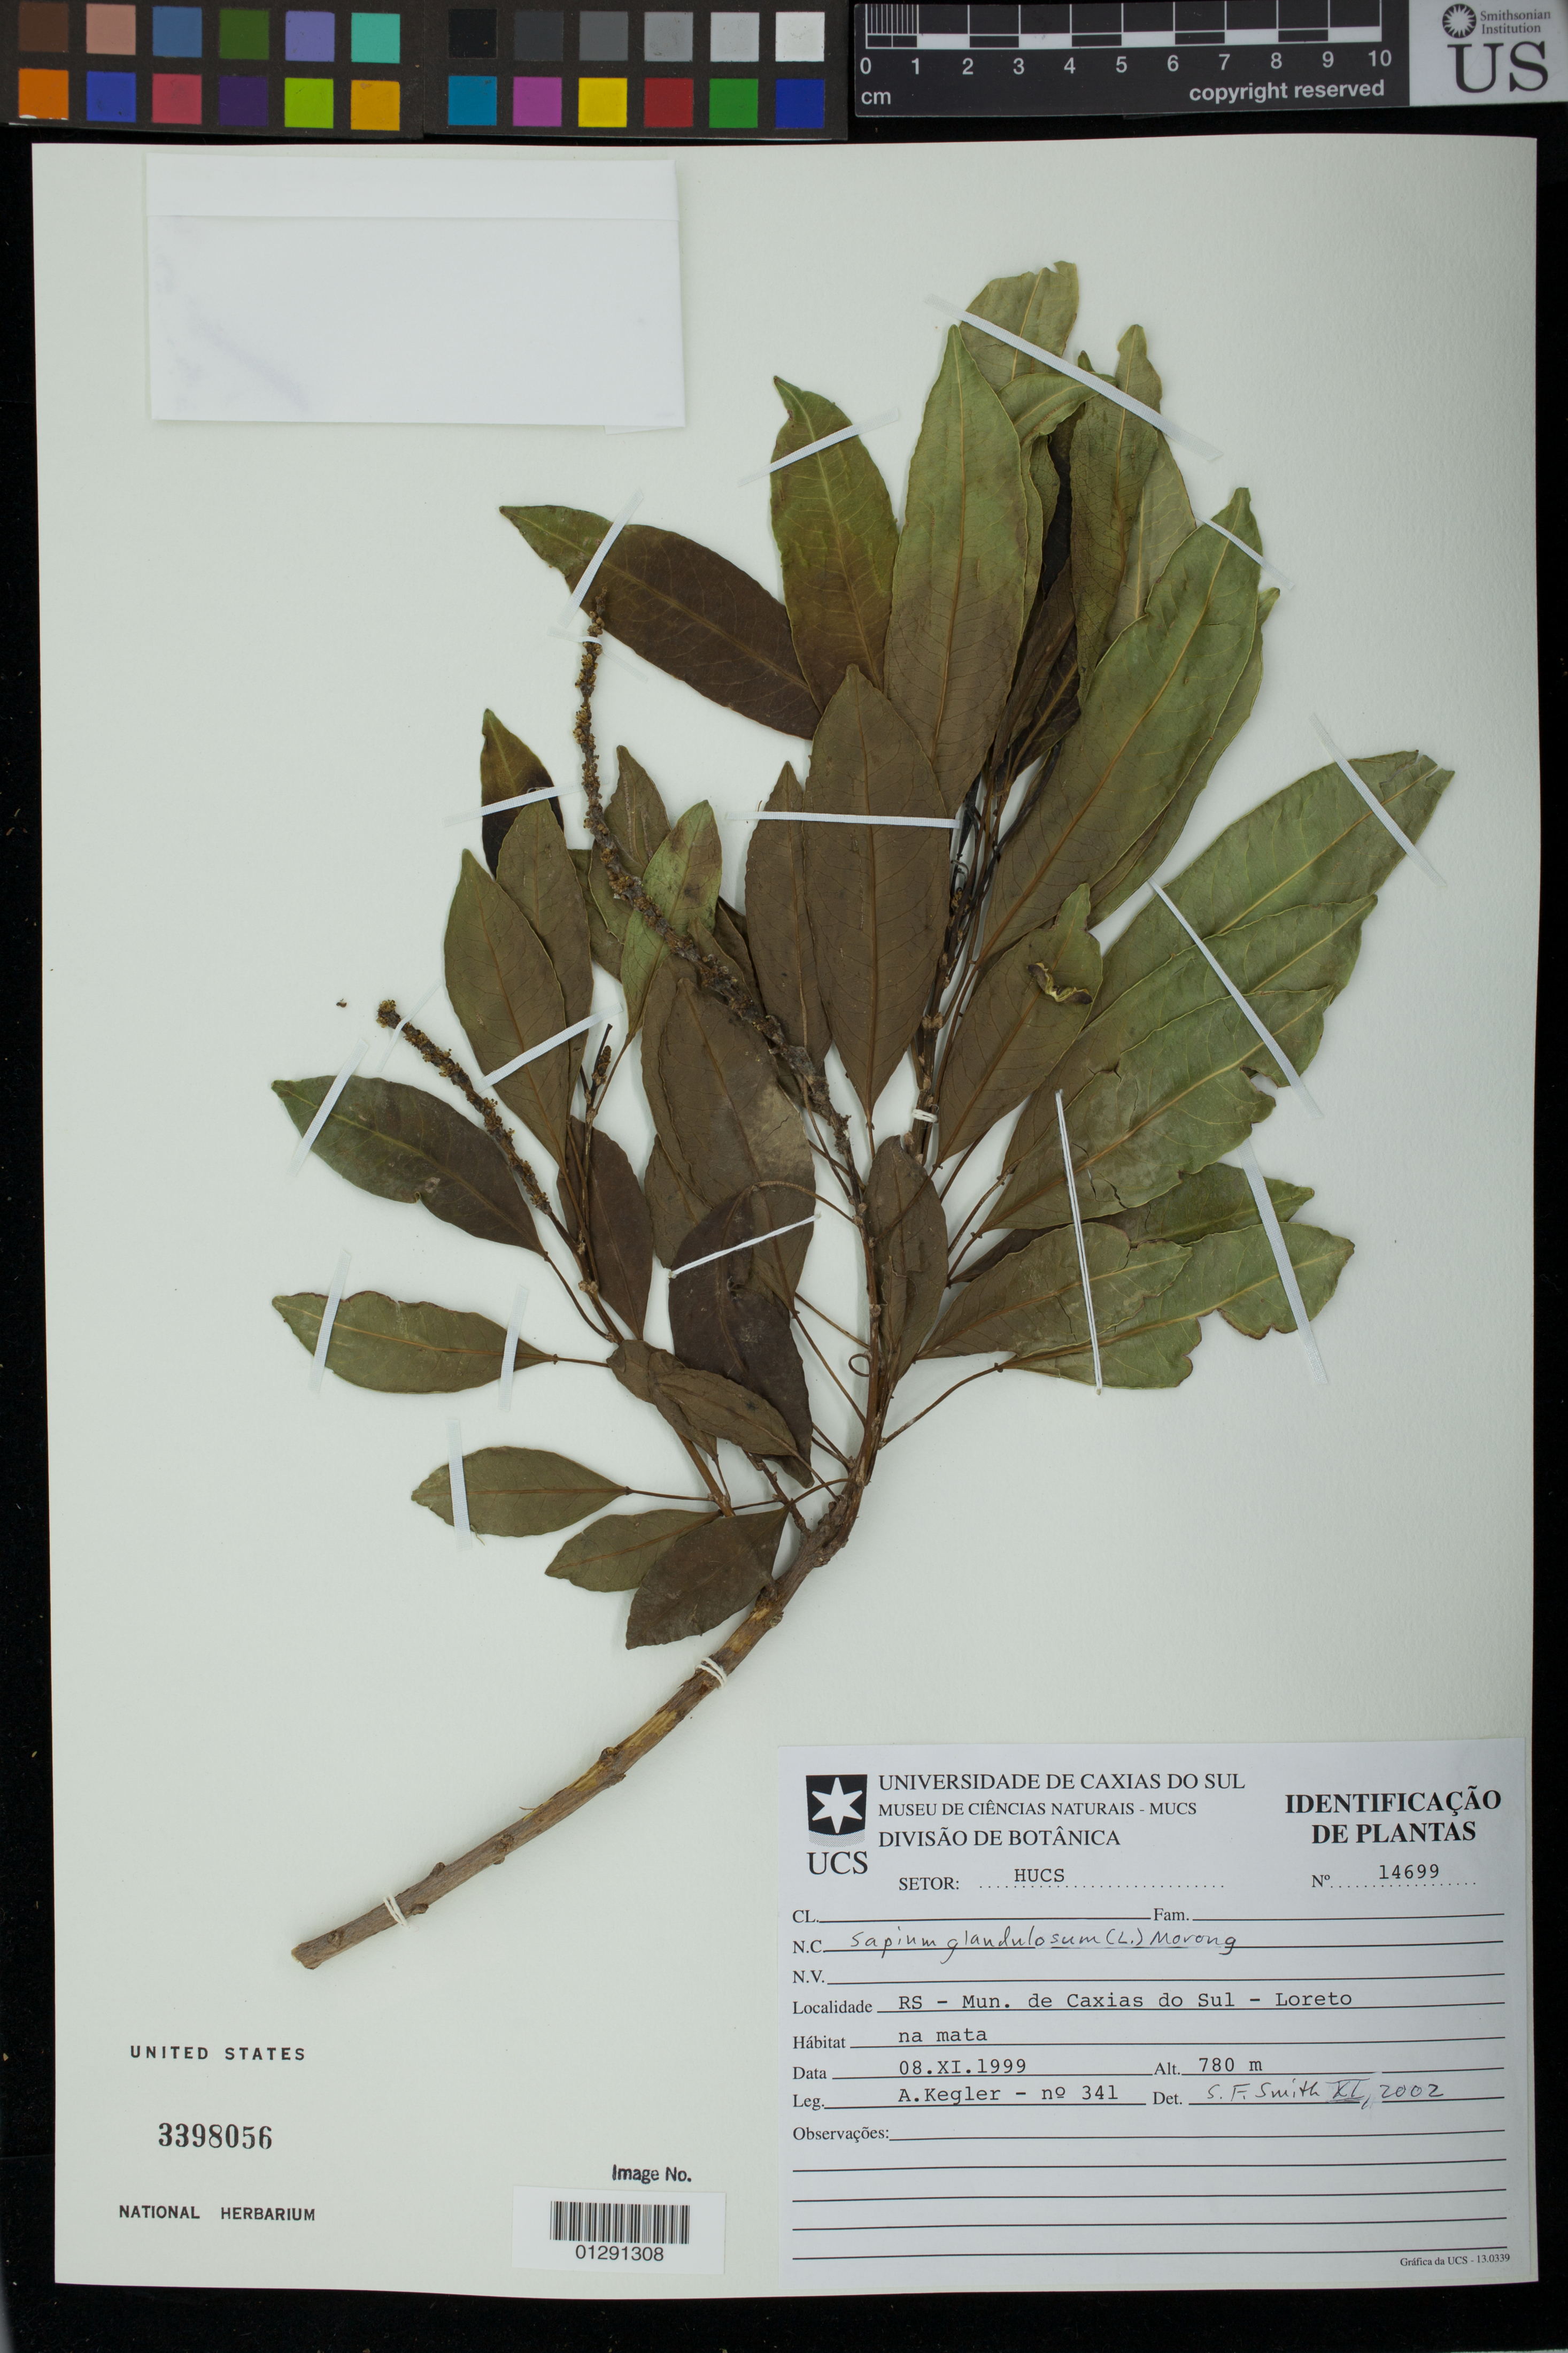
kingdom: Plantae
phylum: Tracheophyta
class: Magnoliopsida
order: Malpighiales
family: Euphorbiaceae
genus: Sapium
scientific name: Sapium glandulatum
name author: (Vell.) Pax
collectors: A. Kegler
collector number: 341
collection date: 1999-11-08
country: Brazil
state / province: Rio Grande do Sul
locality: RS - Mun. de Caxias do Sul - Loreto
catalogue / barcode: US 3398056